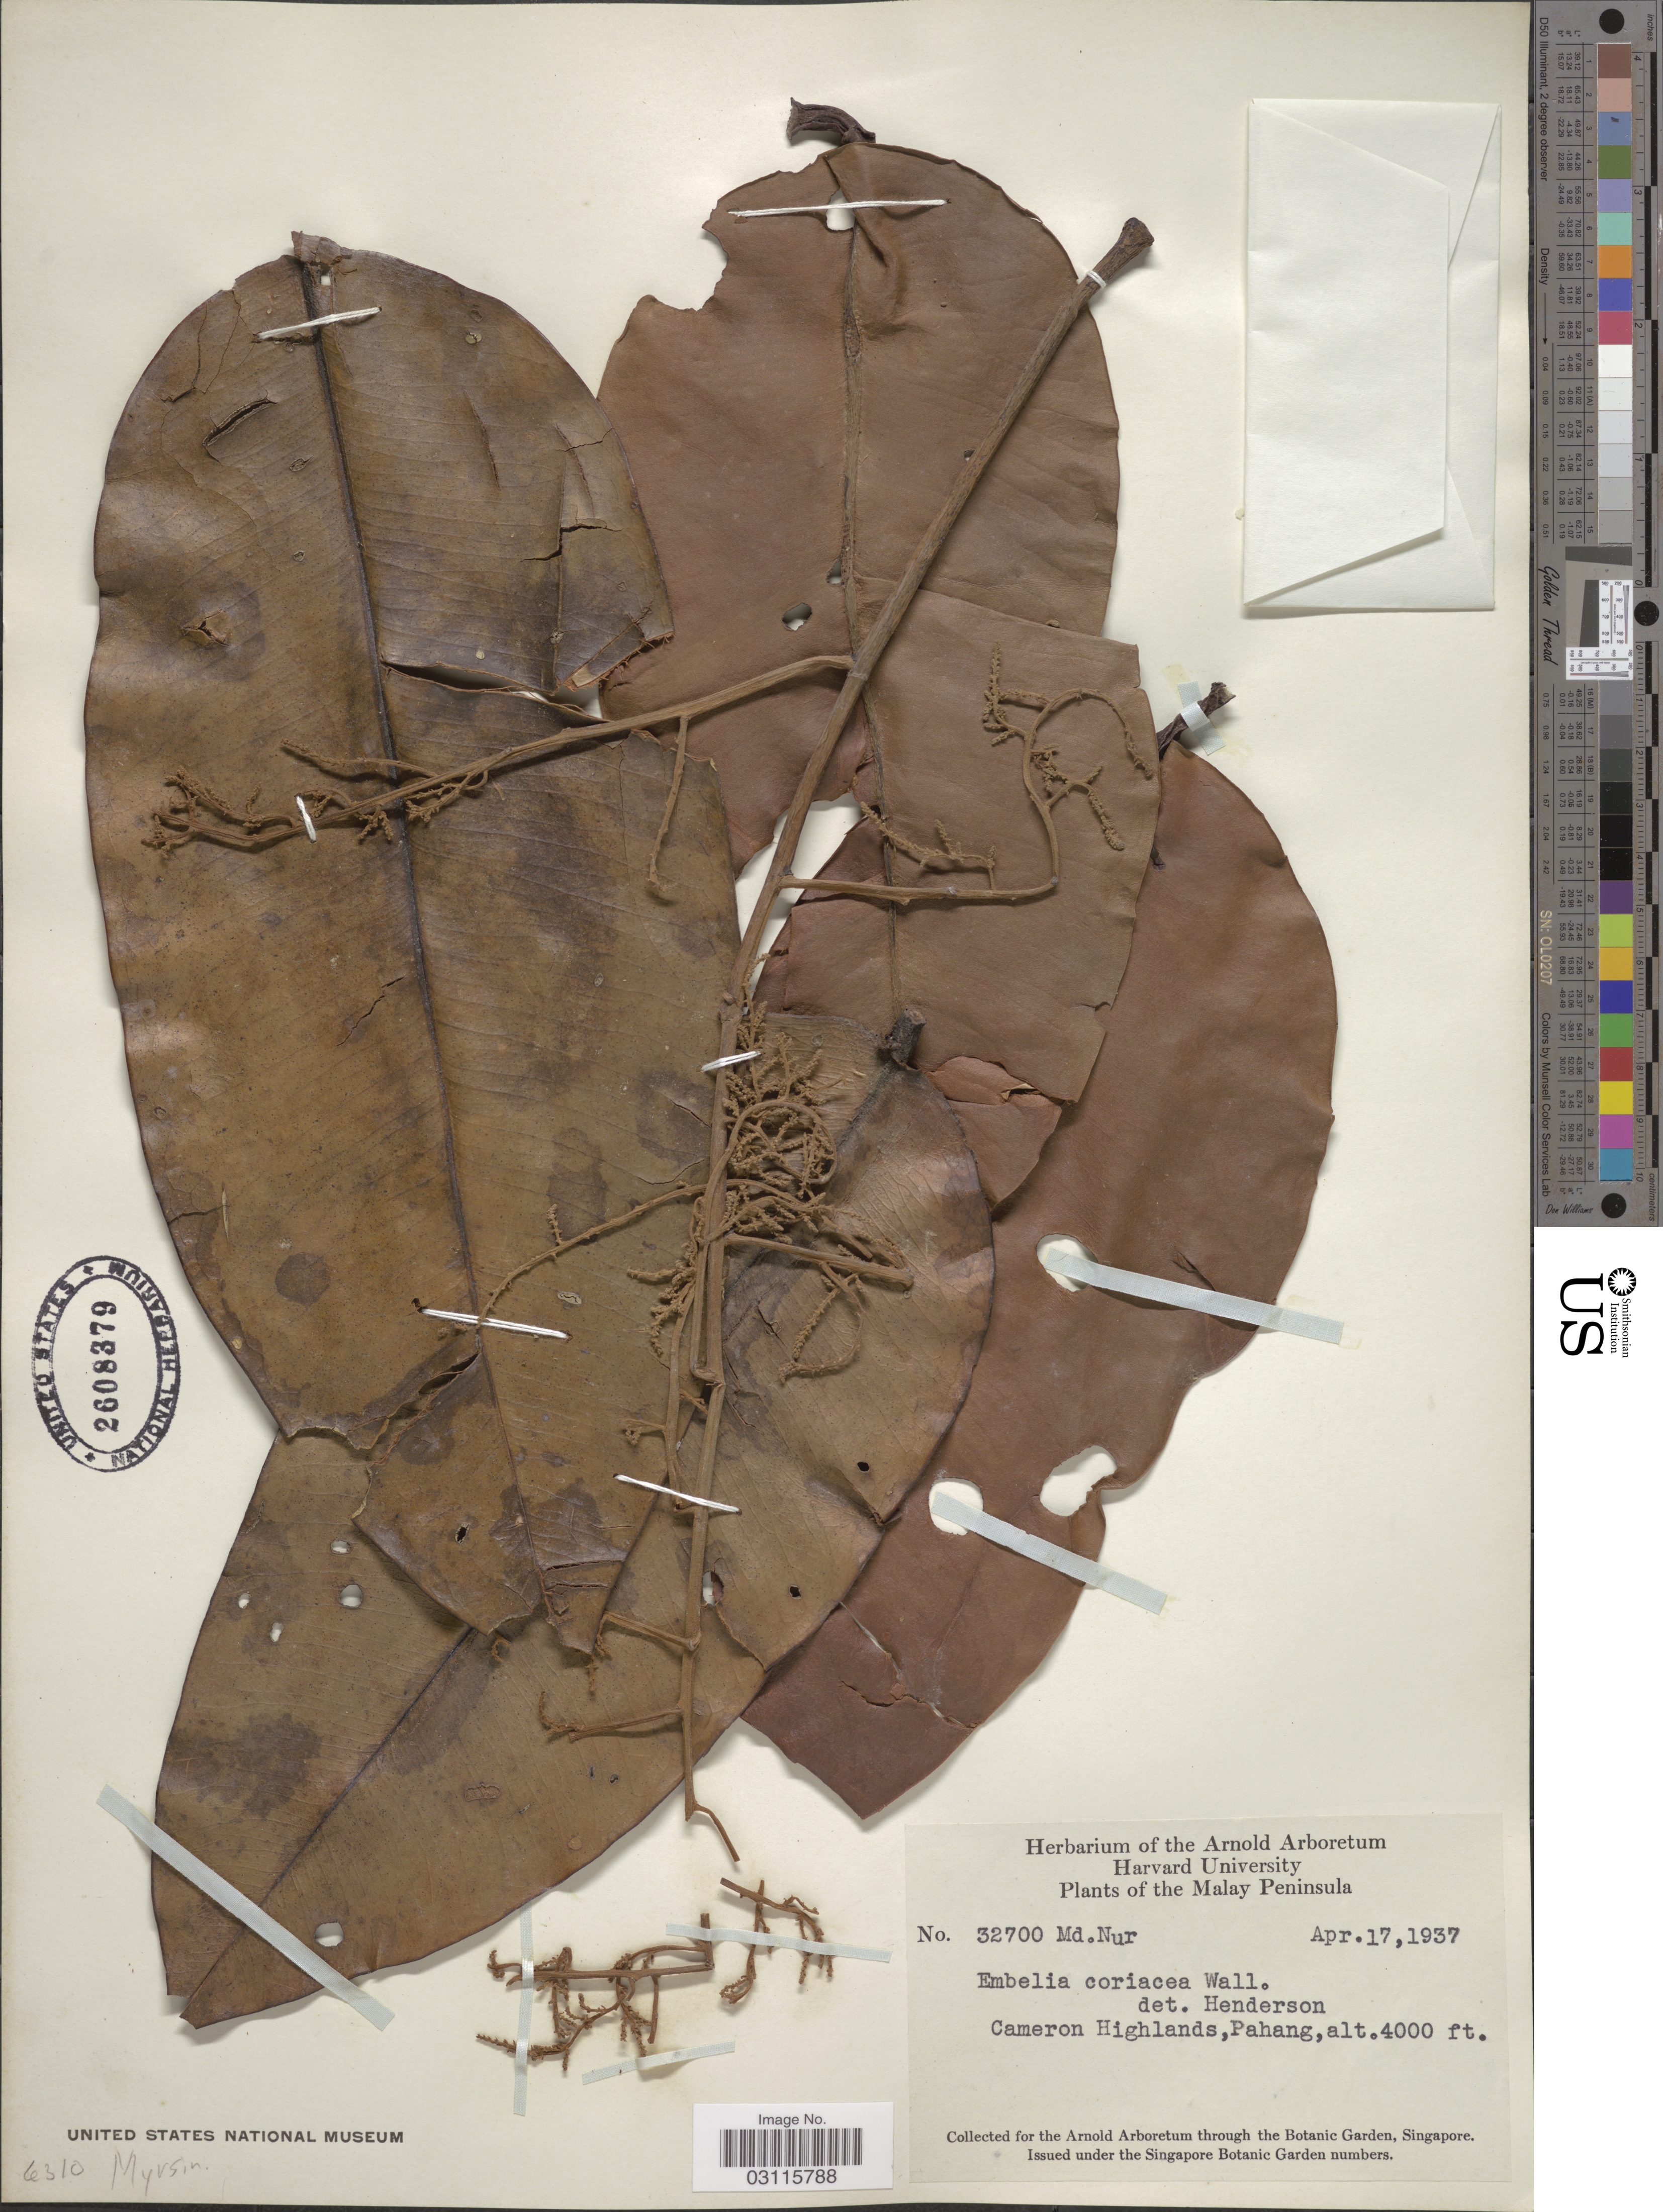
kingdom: Plantae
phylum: Tracheophyta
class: Magnoliopsida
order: Ericales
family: Primulaceae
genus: Embelia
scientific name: Embelia coriacea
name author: Wall. ex A. DC.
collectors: M. Nur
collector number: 32700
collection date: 1937-04-17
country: Malaysia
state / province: Pahang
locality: The Malay Peninsula. Cameron Highlands.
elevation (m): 1219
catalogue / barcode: US 2608379